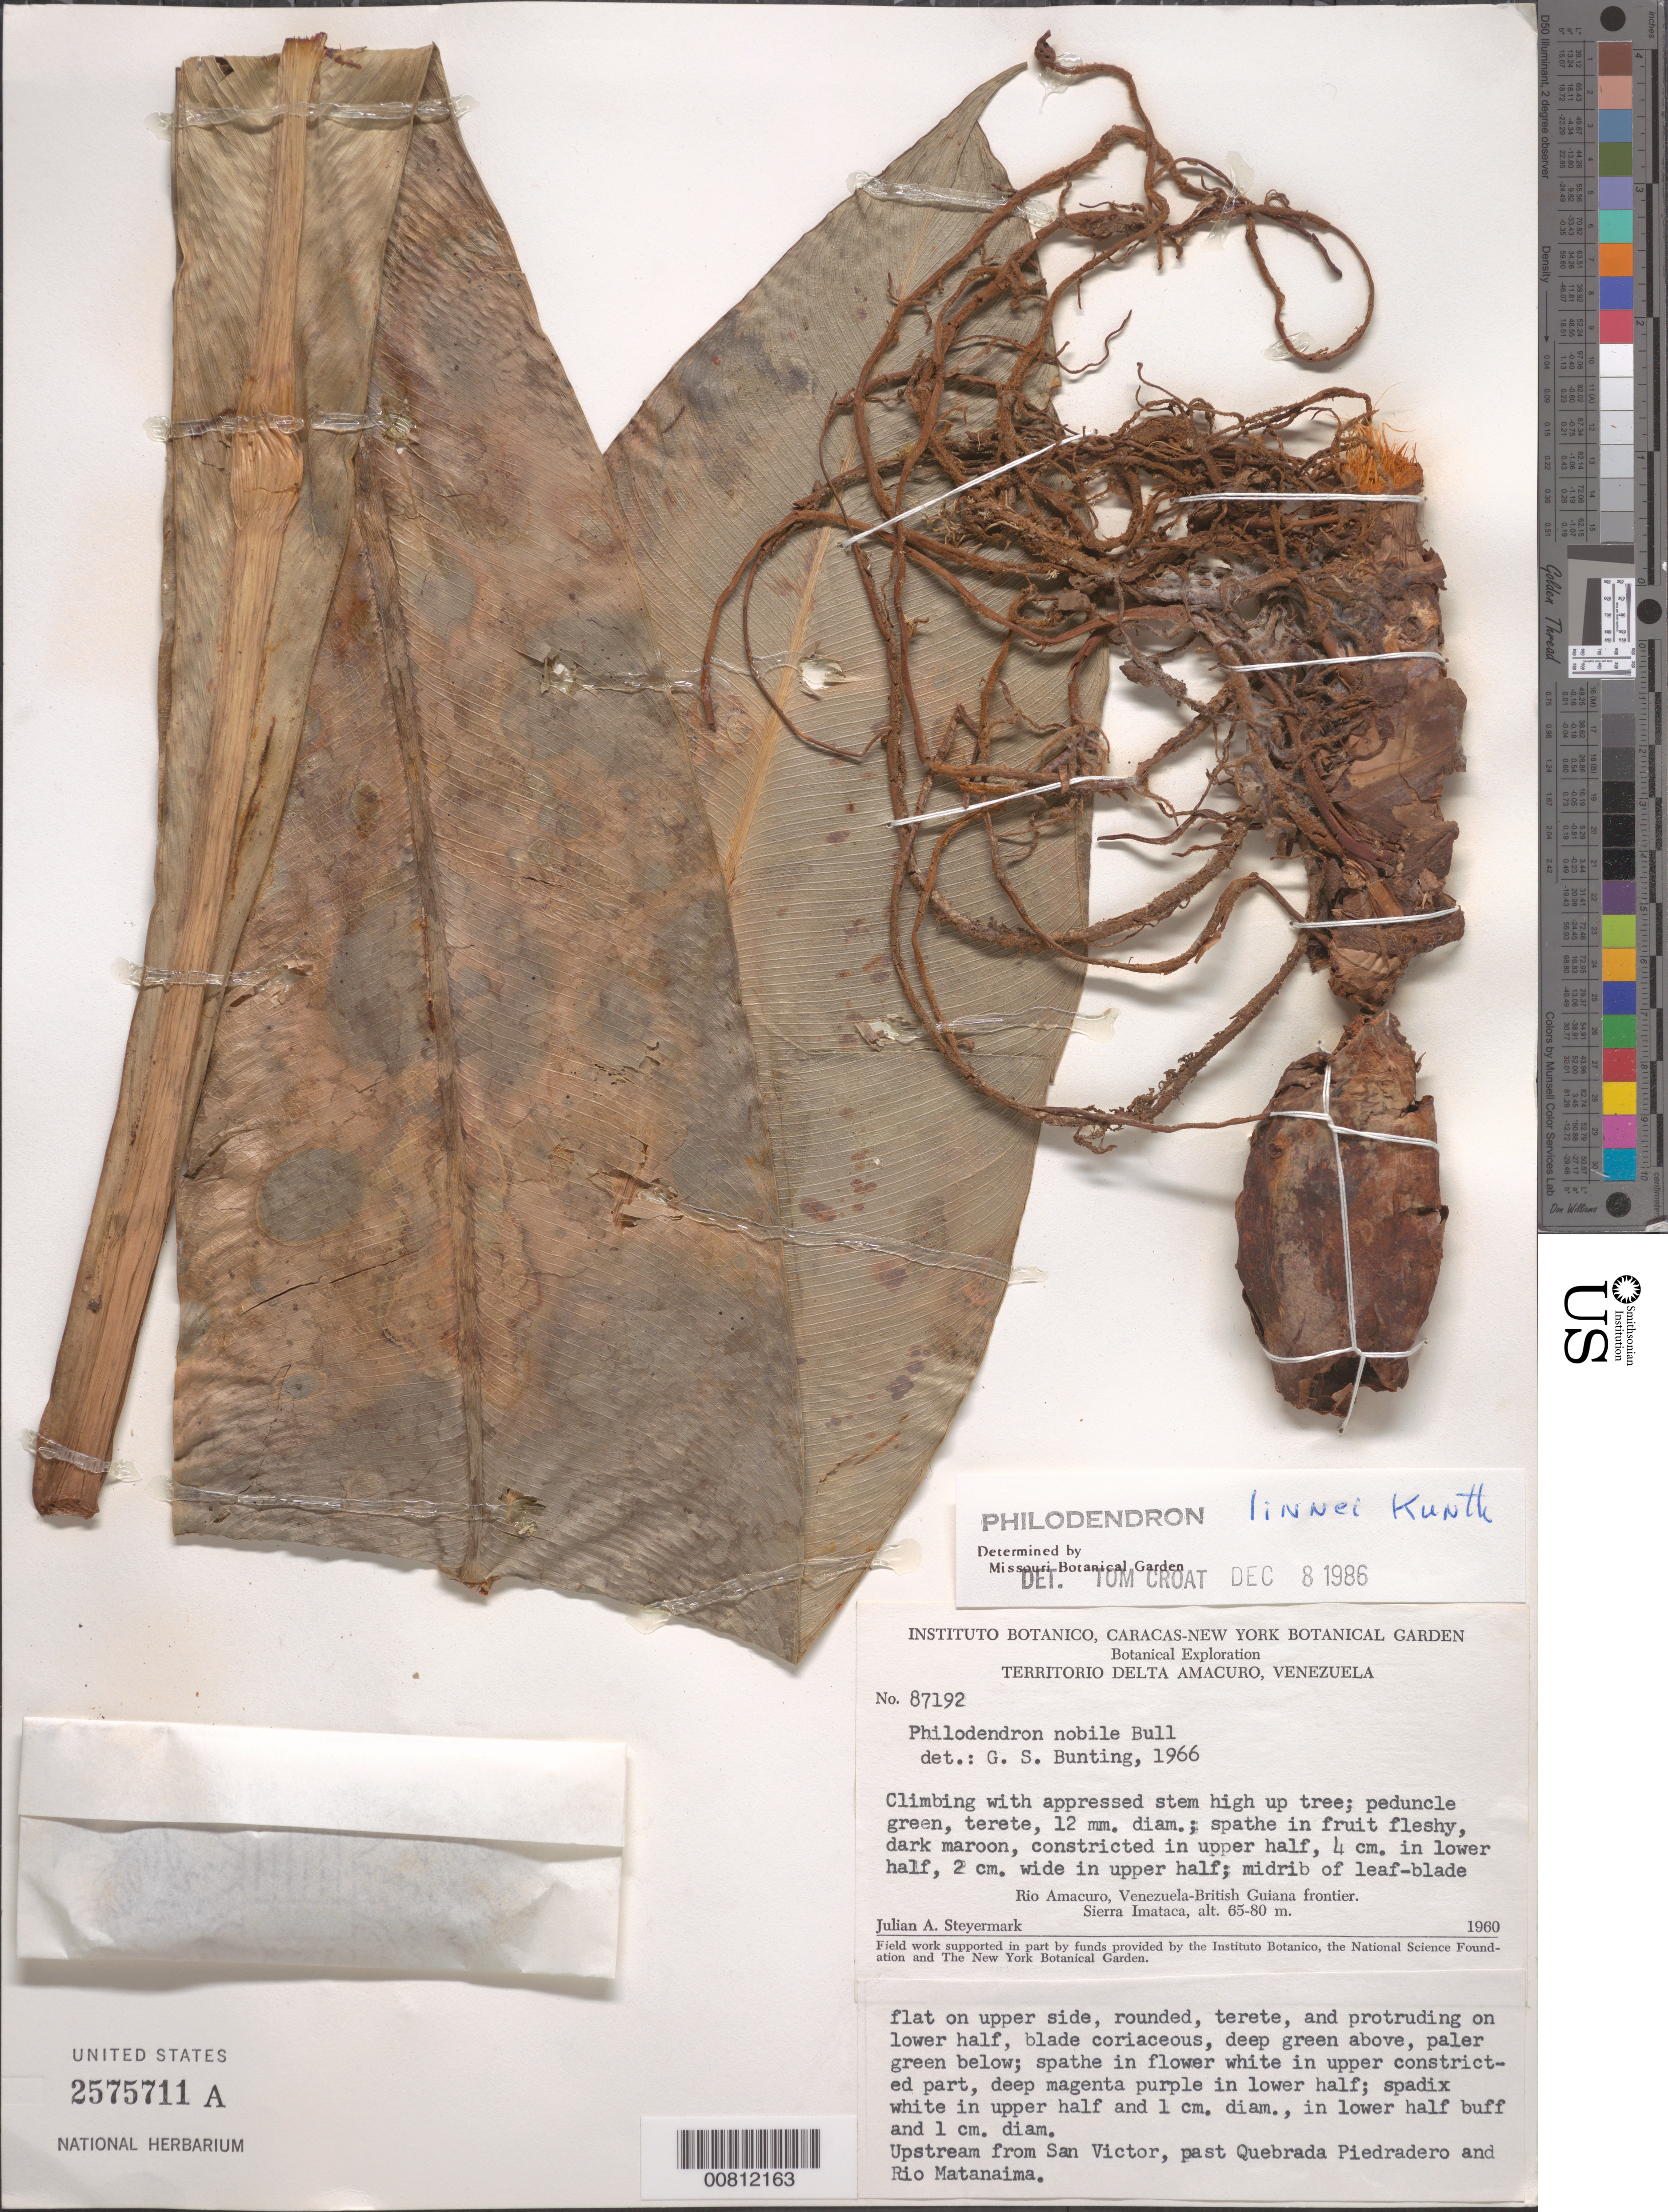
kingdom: Plantae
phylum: Tracheophyta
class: Liliopsida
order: Alismatales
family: Araceae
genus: Philodendron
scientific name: Philodendron linnaei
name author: Kunth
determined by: Croat, Thomas B., Missouri Botanical Garden (MO)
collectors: J. Steyermark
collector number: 87192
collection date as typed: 1960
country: Venezuela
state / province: Delta Amacuro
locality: Río Amacuro, Venezuela-British Guiana frontier, Sierra Imataca; upstream from San Victor, past Quebrada Piedradero and Río Matanaima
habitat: Along river banks, upstream from San Victor, past Quebrada Piedradero and Rio Matanaima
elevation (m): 65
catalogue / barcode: US 2575711A